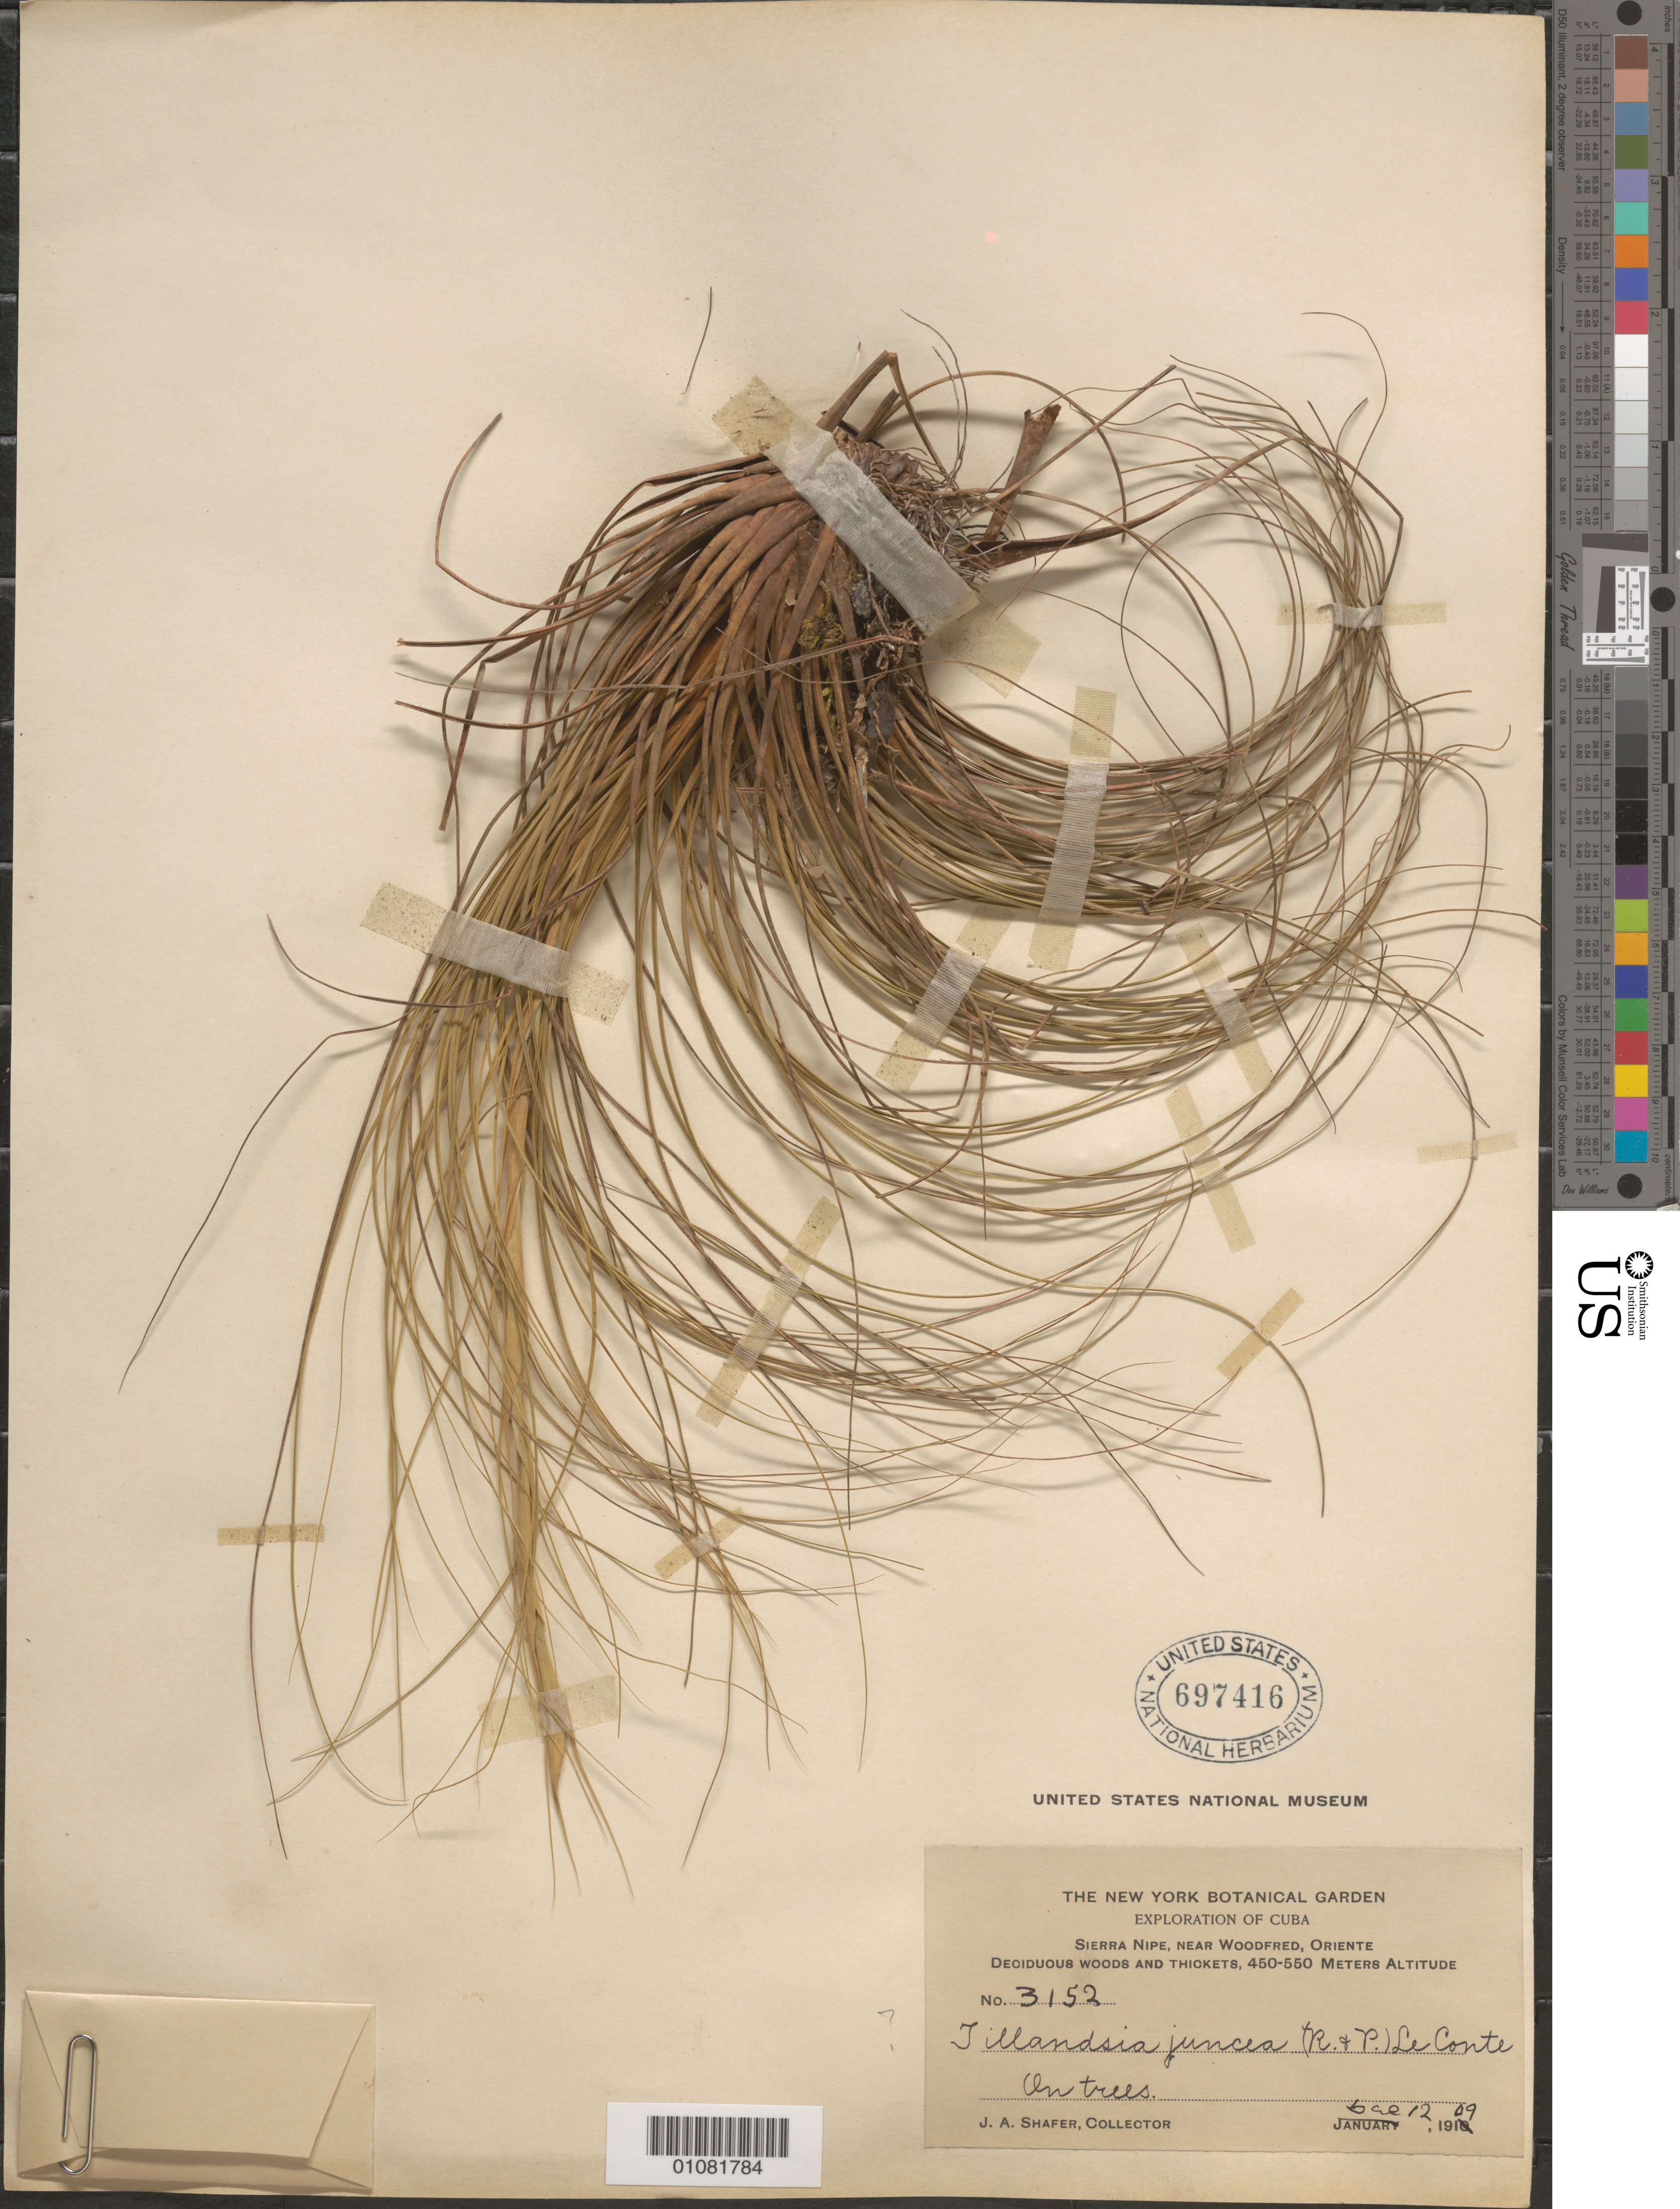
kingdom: Plantae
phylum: Tracheophyta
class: Liliopsida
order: Poales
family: Bromeliaceae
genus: Tillandsia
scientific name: Tillandsia juncea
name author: (Ruiz & Pav.) Poir.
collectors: J. A. Shafer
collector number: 3152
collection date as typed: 12 Dec 1909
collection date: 1909-12-12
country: Cuba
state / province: Holguín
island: Cuba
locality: Sierra Nipe, near Woodfred; deciduous woods and thickets, on trees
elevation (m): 450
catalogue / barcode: US 697416